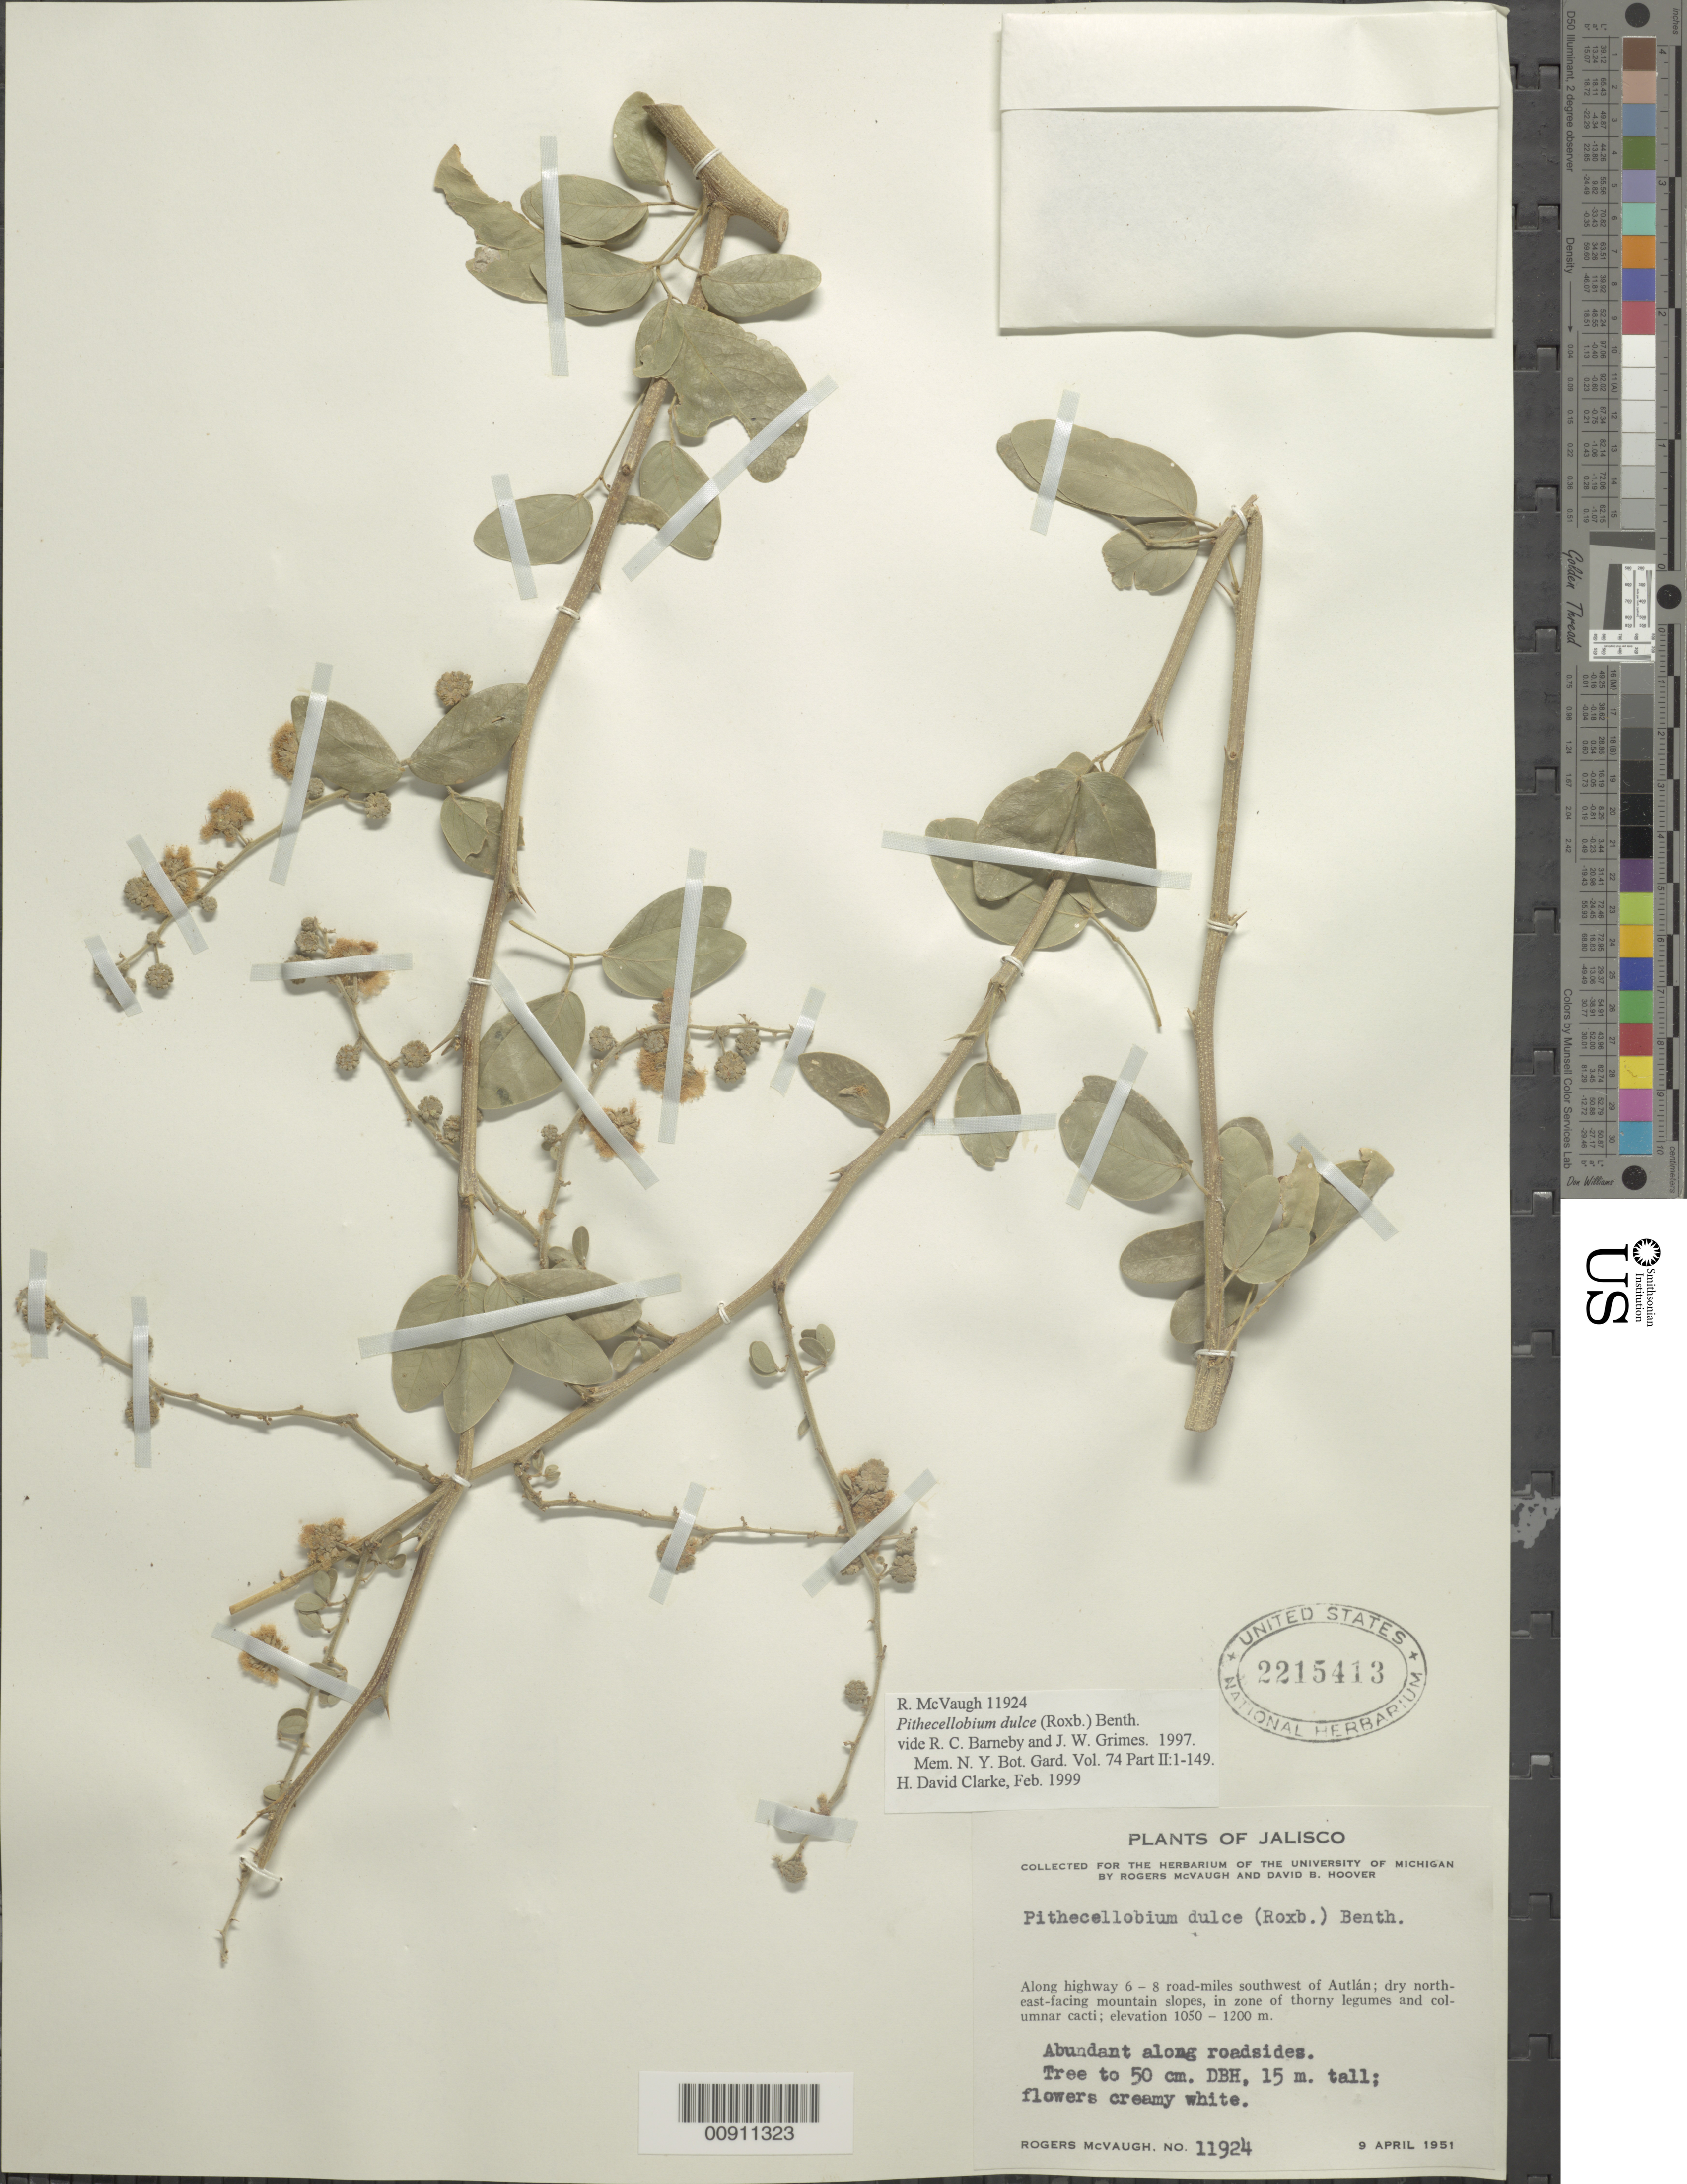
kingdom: Plantae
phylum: Tracheophyta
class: Magnoliopsida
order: Fabales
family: Fabaceae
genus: Pithecellobium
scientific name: Pithecellobium dulce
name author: (Roxb.) Benth.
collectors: R. McVaugh & D. B. Hoover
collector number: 11924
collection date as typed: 09 Apr 1951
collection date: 1951-04-09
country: Mexico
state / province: Jalisco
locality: Along highway 6-8 road-miles southwest of Autlán.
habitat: Abundant along roadsides. Dry north-east-facing mountain slopes, in zone of thorny legumes and columnar cacti.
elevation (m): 1200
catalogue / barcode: US 2215413